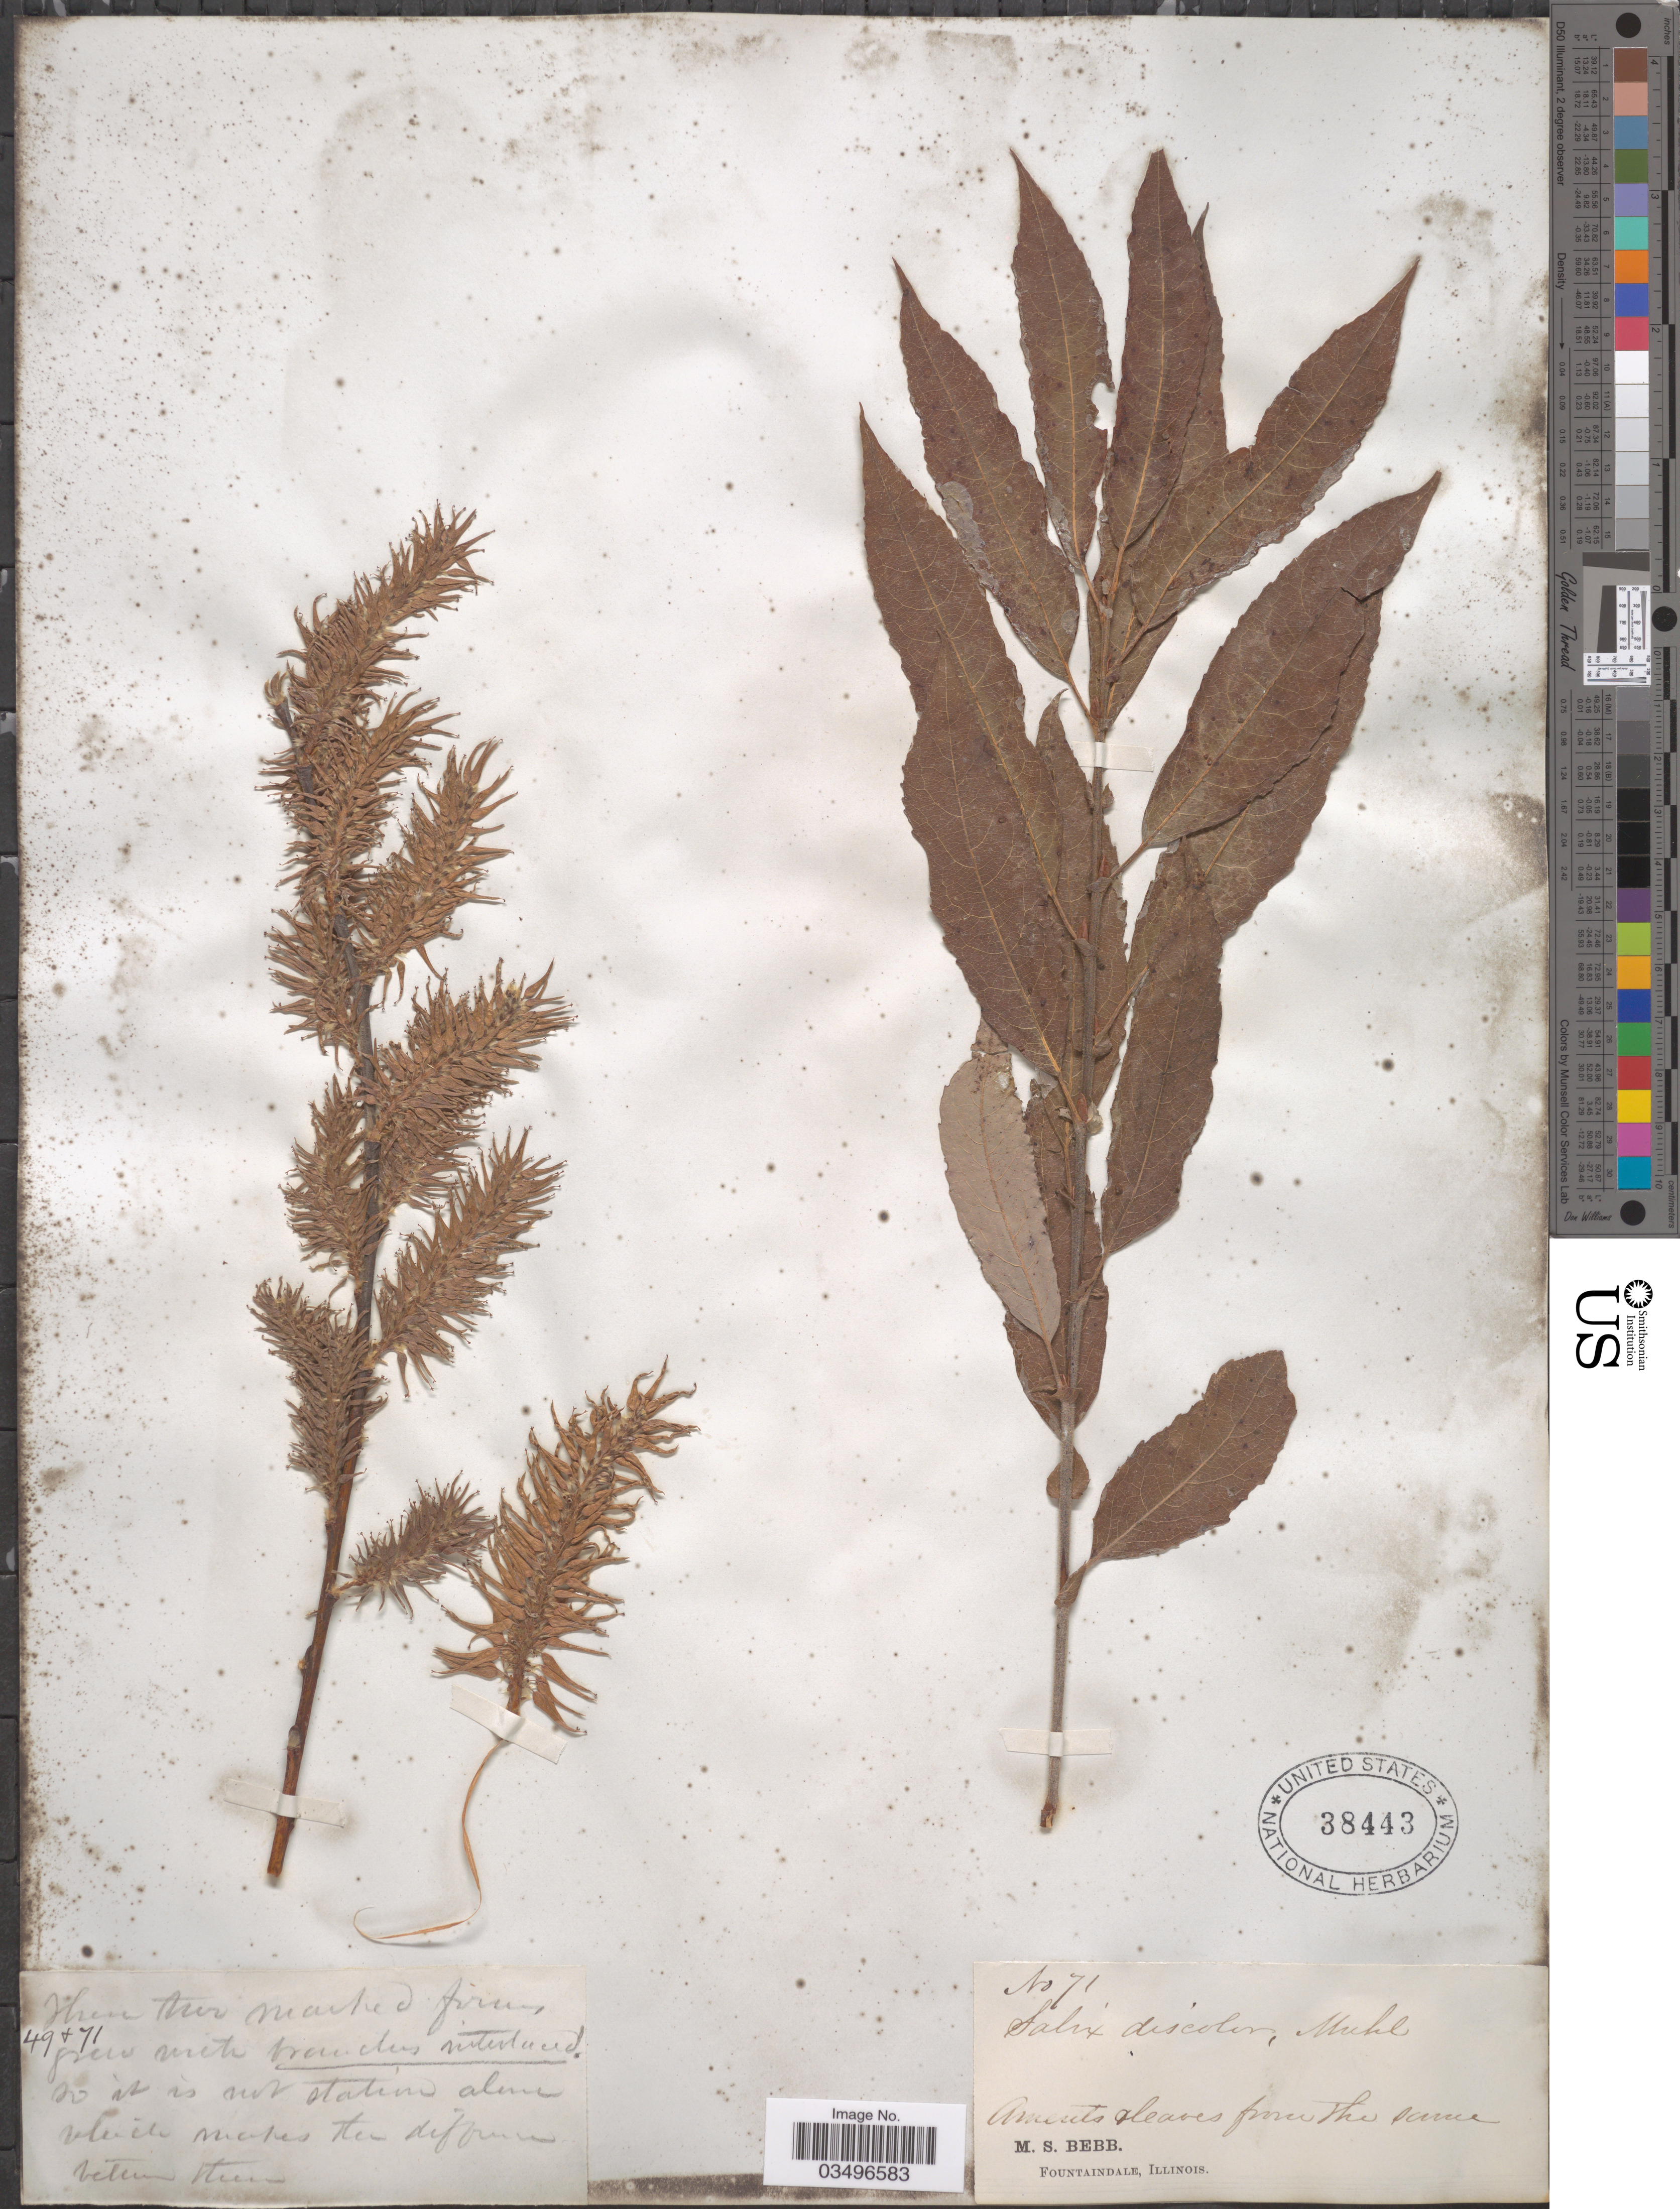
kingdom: Plantae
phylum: Tracheophyta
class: Magnoliopsida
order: Malpighiales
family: Salicaceae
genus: Salix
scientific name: Salix discolor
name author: Muhl.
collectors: M. Bebb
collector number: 49/71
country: United States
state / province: Illinois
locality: Fountaindale.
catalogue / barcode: US 38443